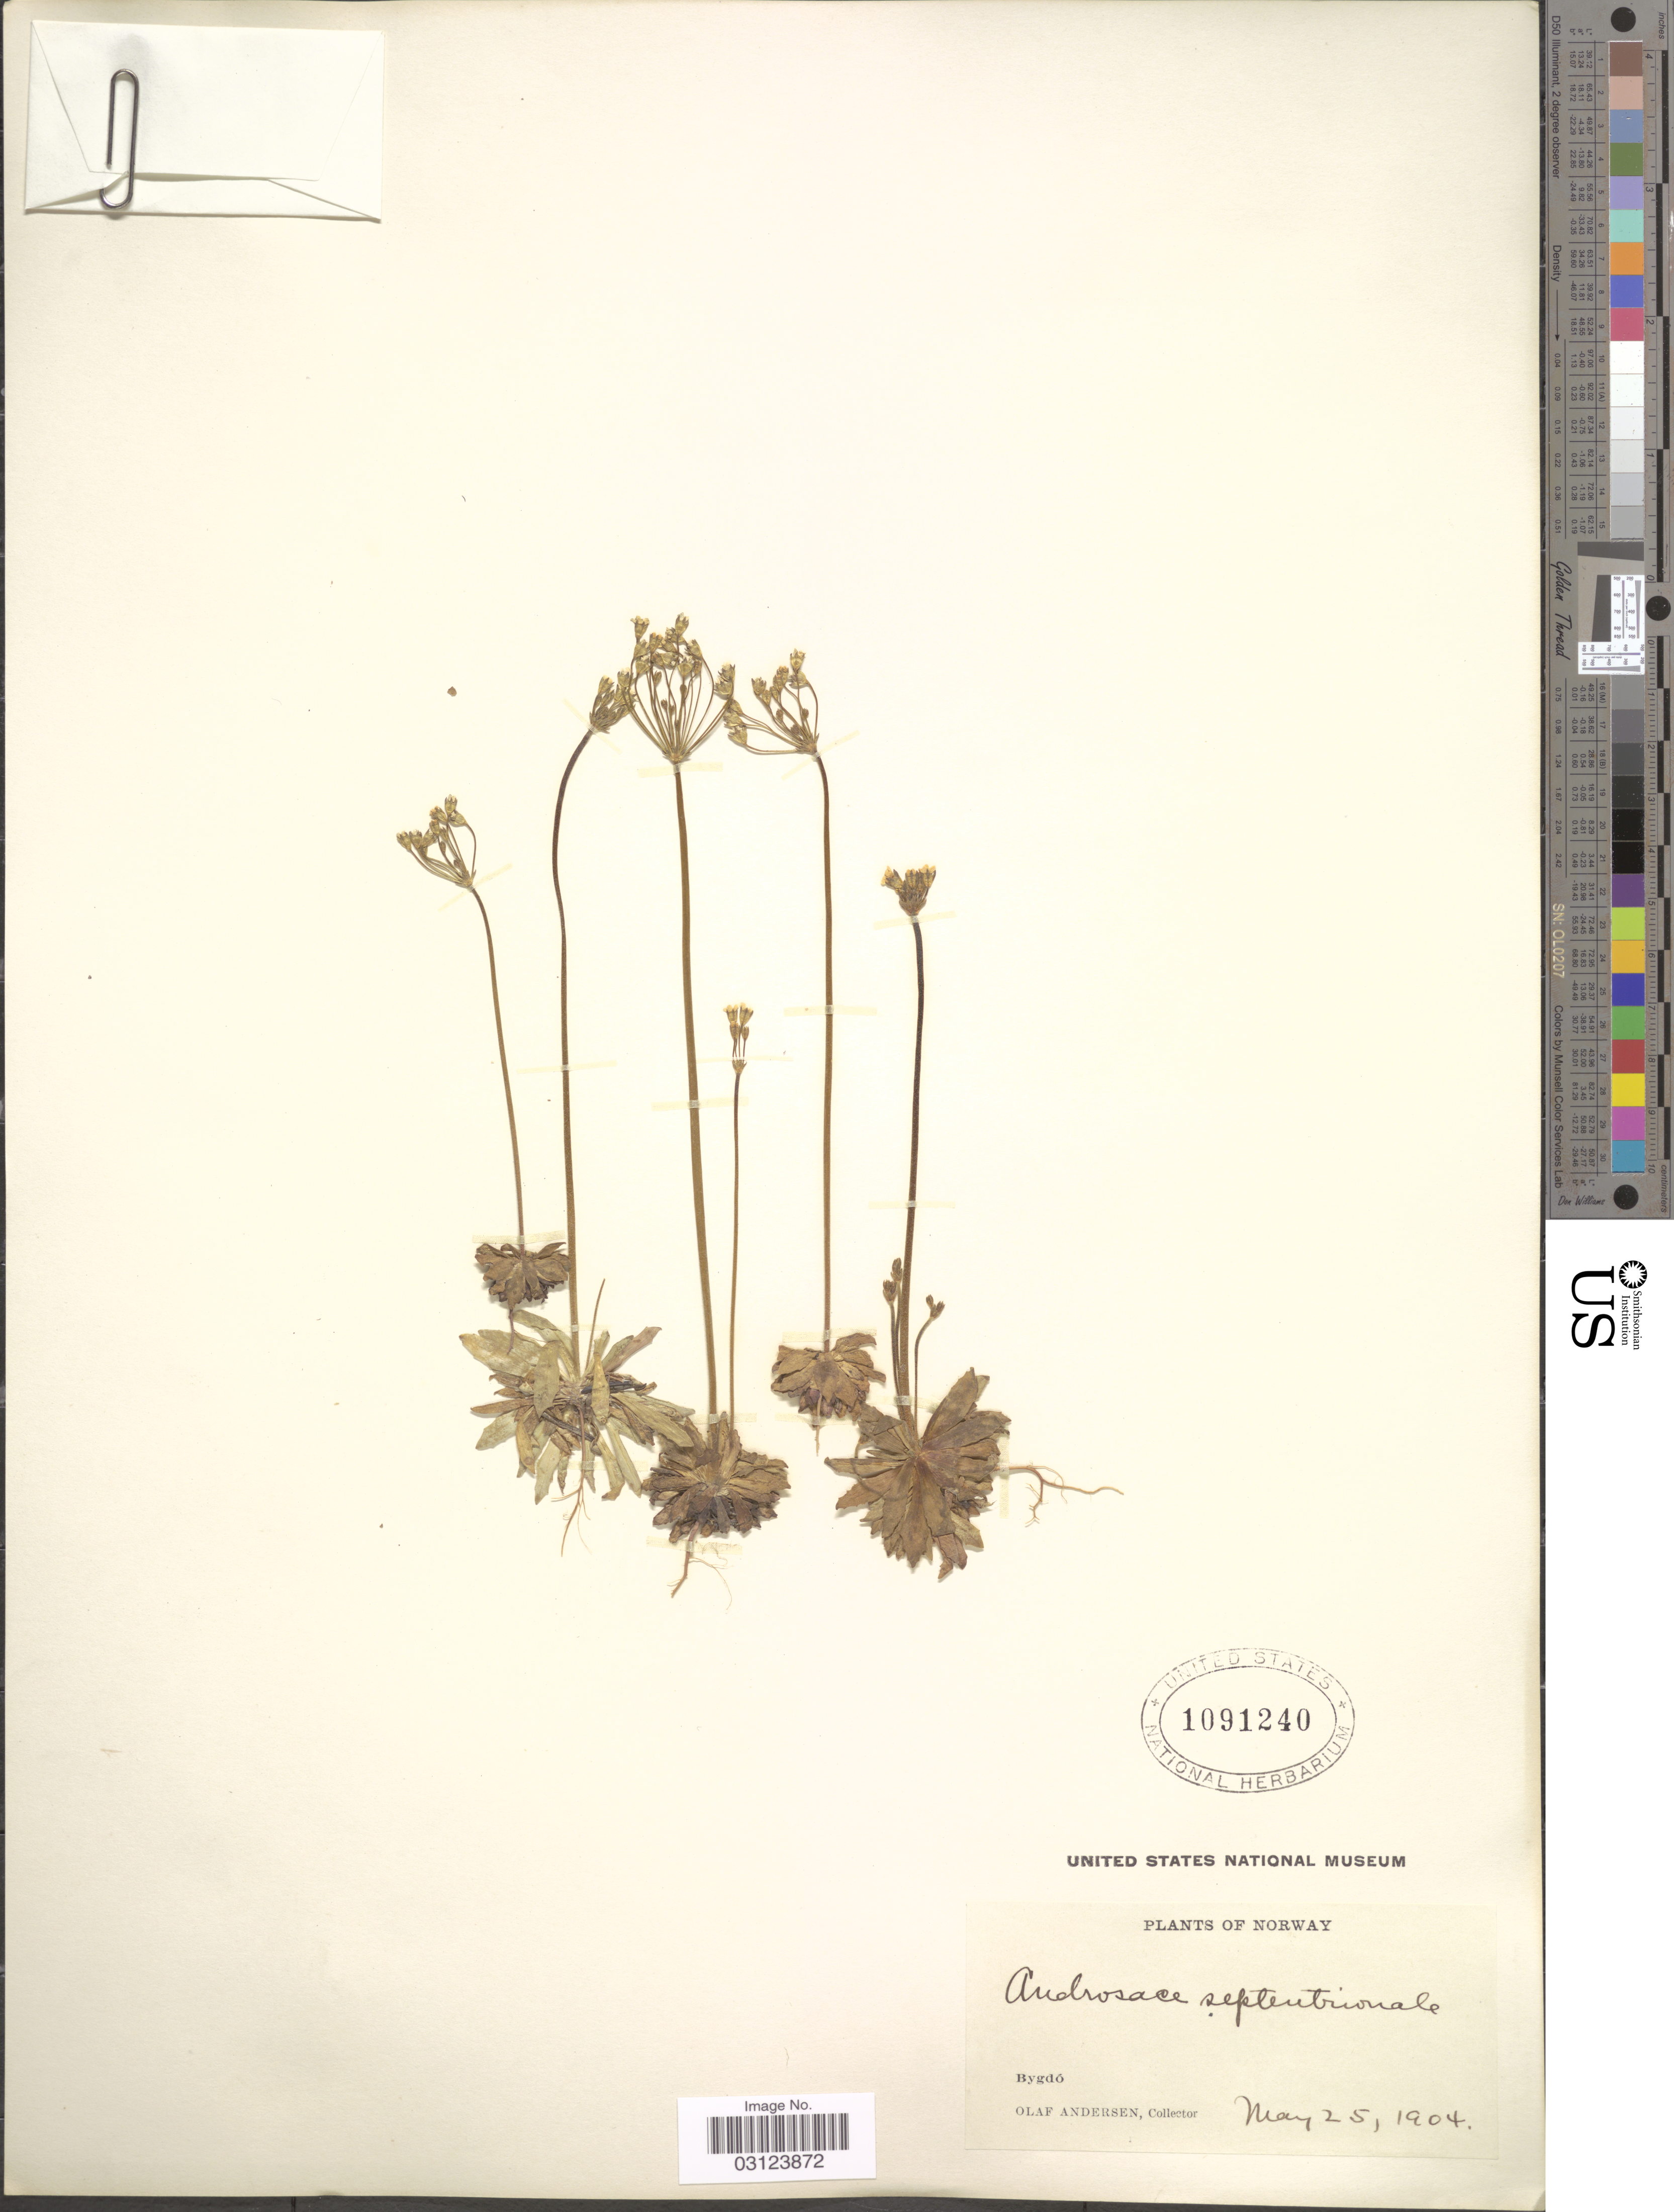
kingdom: Plantae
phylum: Tracheophyta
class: Magnoliopsida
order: Ericales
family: Primulaceae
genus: Androsace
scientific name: Androsace septentrionalis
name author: L.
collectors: O. Andersen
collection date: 1904-05-25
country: Norway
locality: Bygdó.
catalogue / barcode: US 1091240